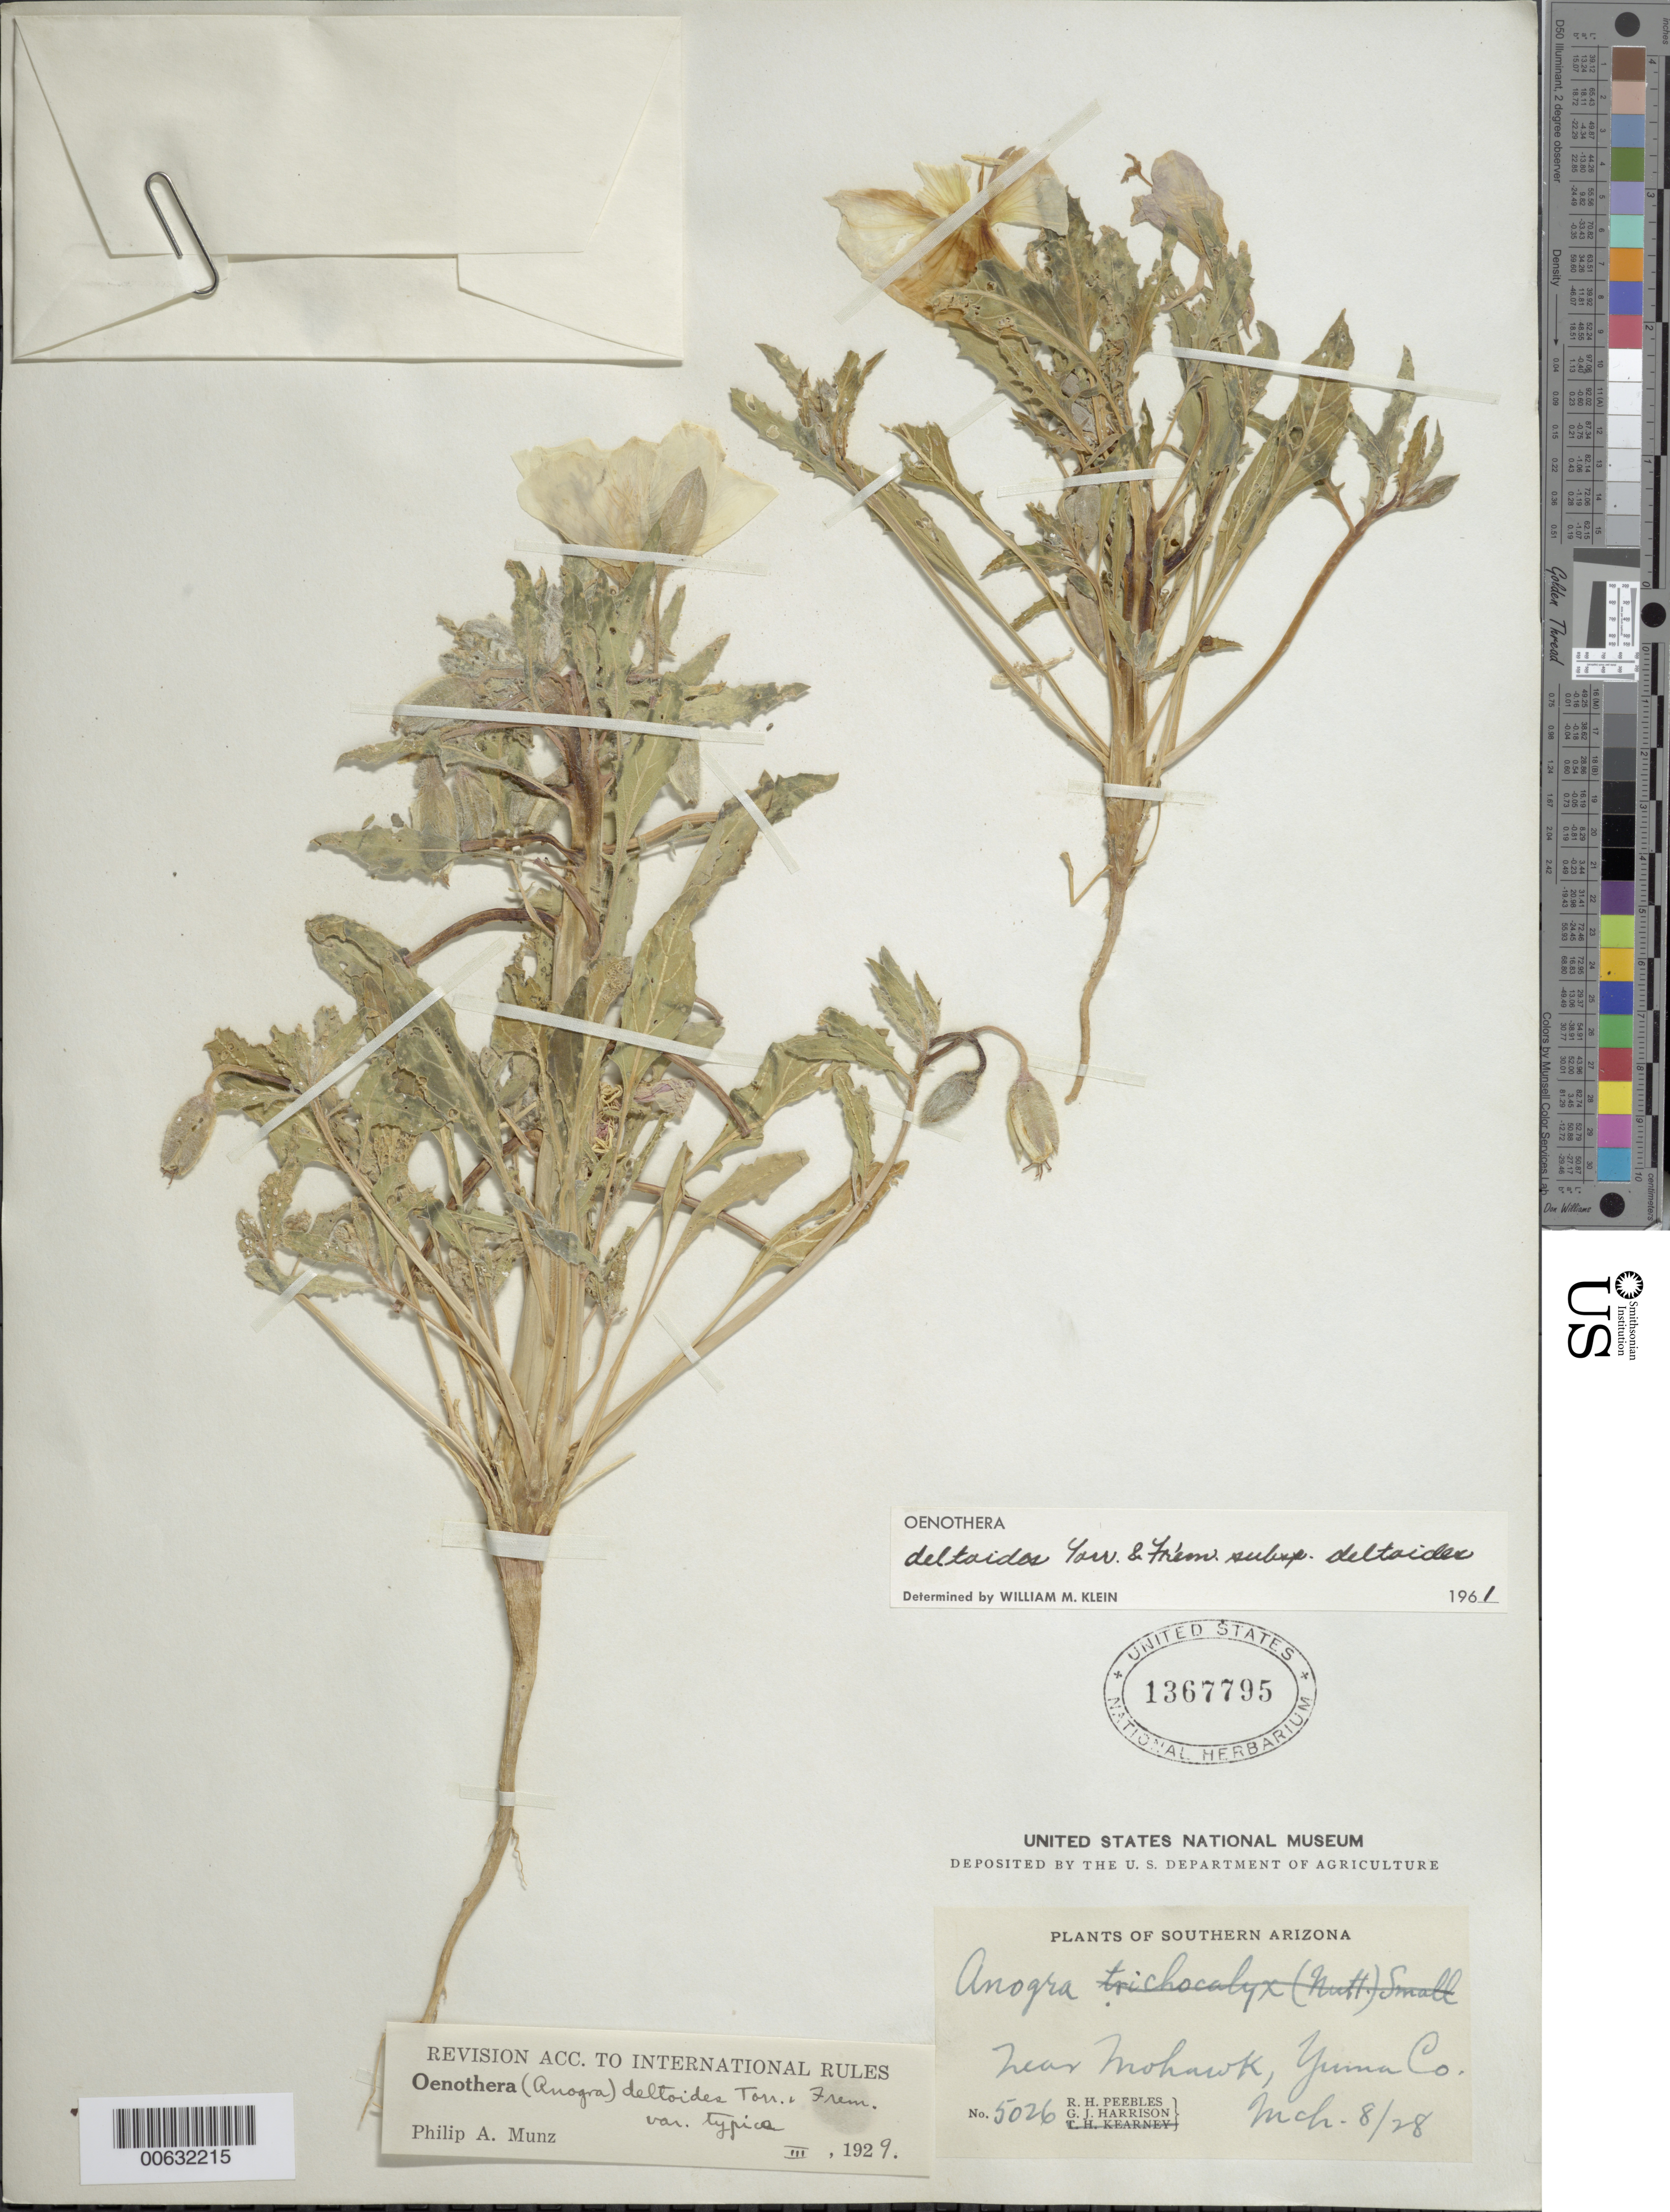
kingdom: Plantae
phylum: Tracheophyta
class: Magnoliopsida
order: Myrtales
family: Onagraceae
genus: Oenothera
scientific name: Oenothera deltoides subsp. deltoides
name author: Torr. & Frém.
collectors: R. H. Peebles & G. J. Harrison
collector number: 5026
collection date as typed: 08 Mar 1928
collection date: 1928-03-08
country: United States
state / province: Arizona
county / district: Yuma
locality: Near Mohawk.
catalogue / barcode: US 1367795